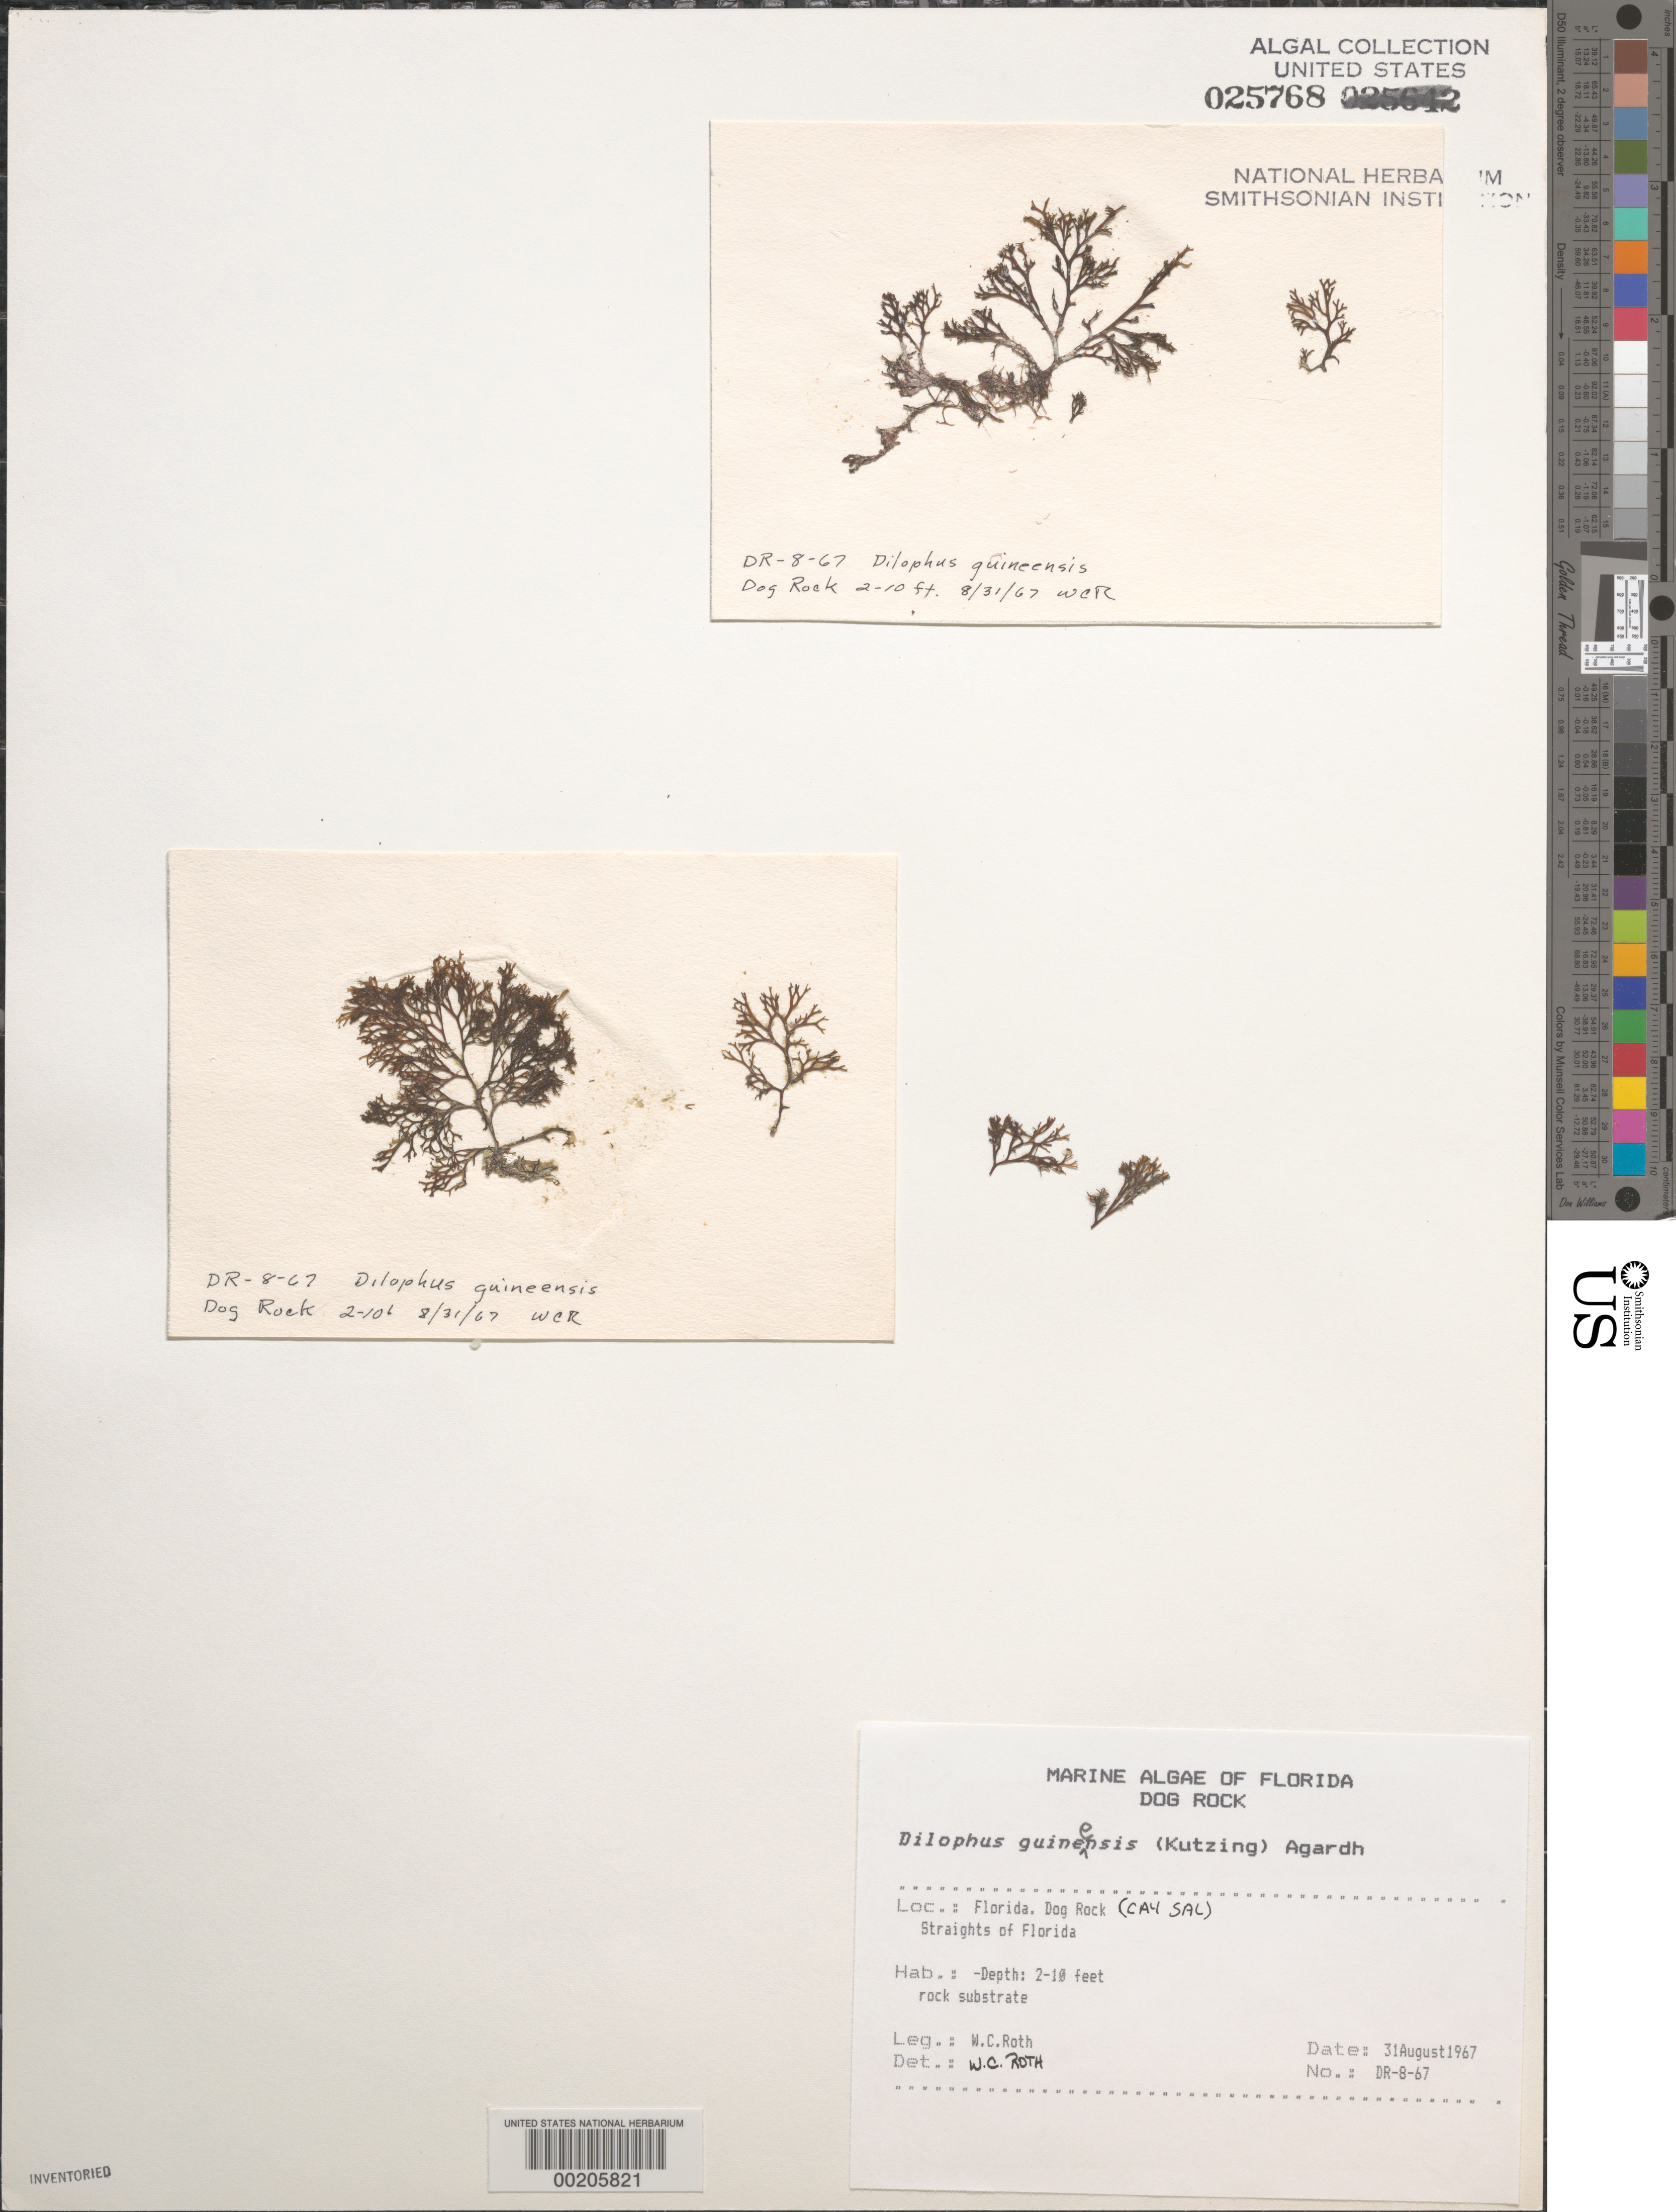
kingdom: Chromista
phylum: Ochrophyta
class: Phaeophyceae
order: Dictyotales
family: Dictyotaceae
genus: Dictyota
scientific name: Dictyota guineensis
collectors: W. C. Roth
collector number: DR-8-67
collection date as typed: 31 Aug 1967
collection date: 1967-08-31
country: United States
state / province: Florida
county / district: Monroe County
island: Cay Sal (Dog Rock)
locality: Straits of Florida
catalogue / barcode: US 25768